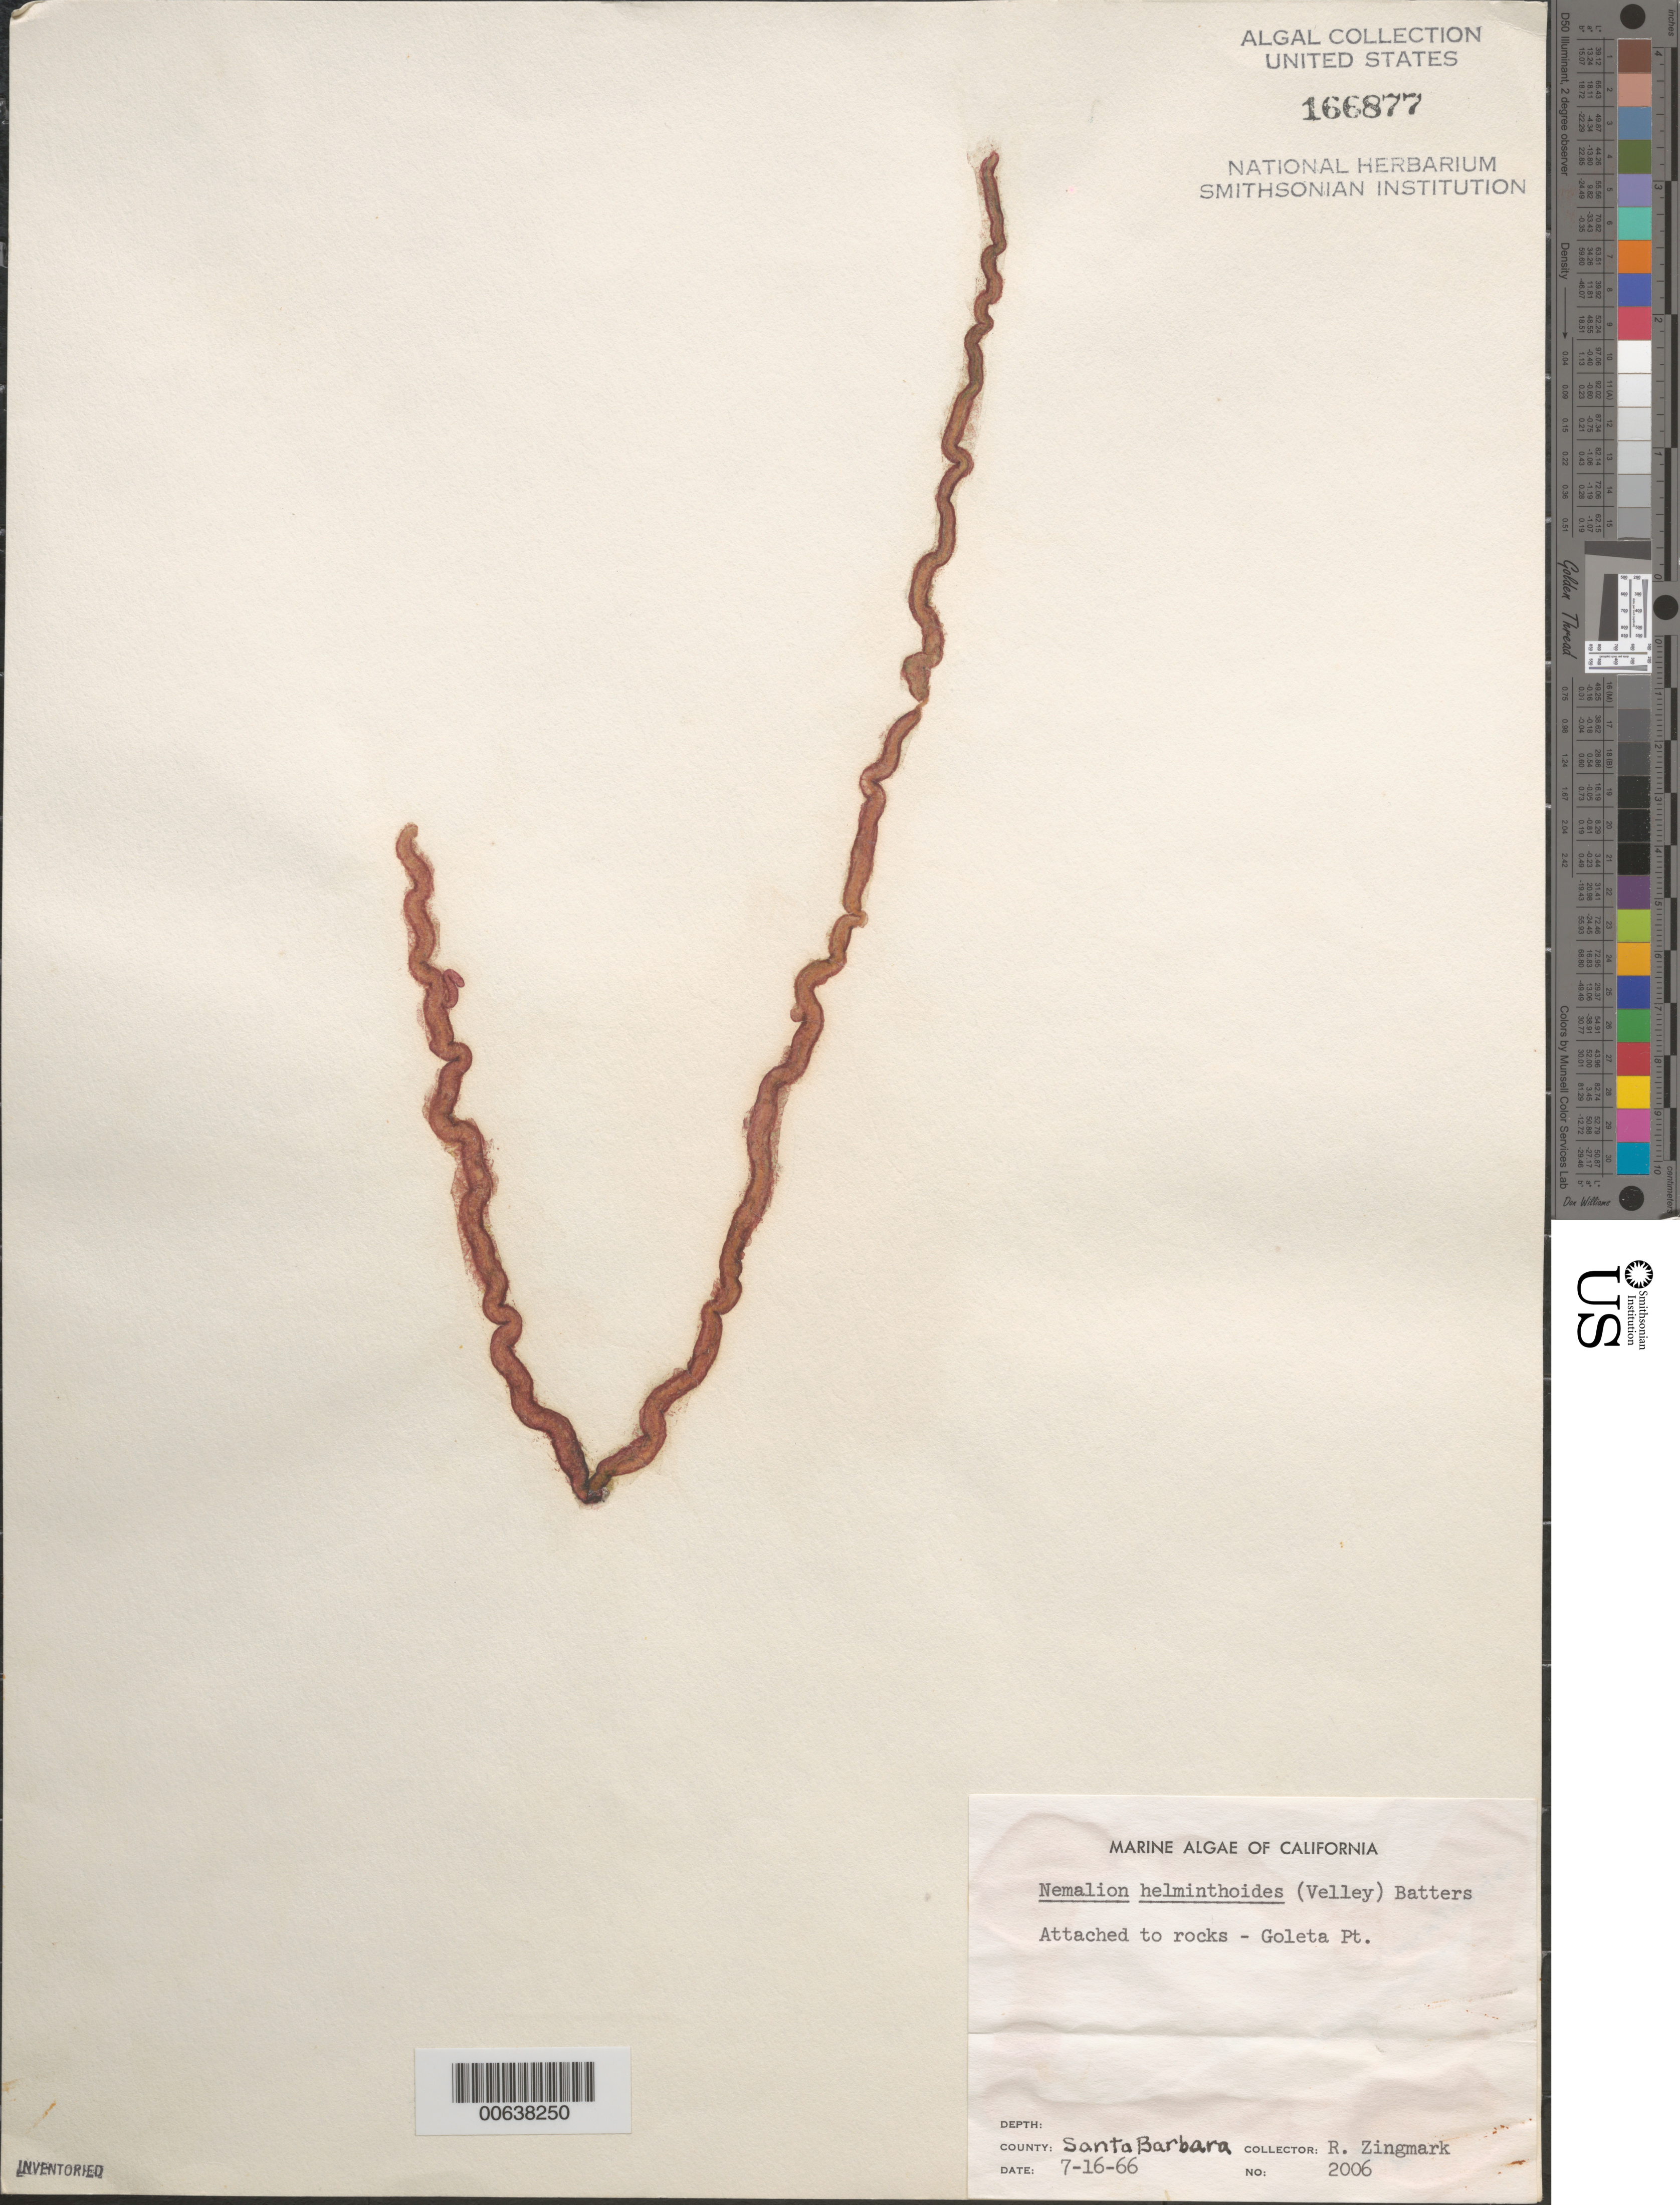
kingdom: Plantae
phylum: Rhodophyta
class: Florideophyceae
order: Nemaliales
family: Nemaliaceae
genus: Nemalion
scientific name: Nemalion multifidum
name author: (Lyngb.) Chauvin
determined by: Algae name updating Project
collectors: R. Zingmark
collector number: Neushul 2006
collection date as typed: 16 Jul 1966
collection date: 1966-07-16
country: United States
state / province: California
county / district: Santa Barbara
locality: Goleta Point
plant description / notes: Argentine Antarctic Expedition, 1957-1958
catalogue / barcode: US 166877